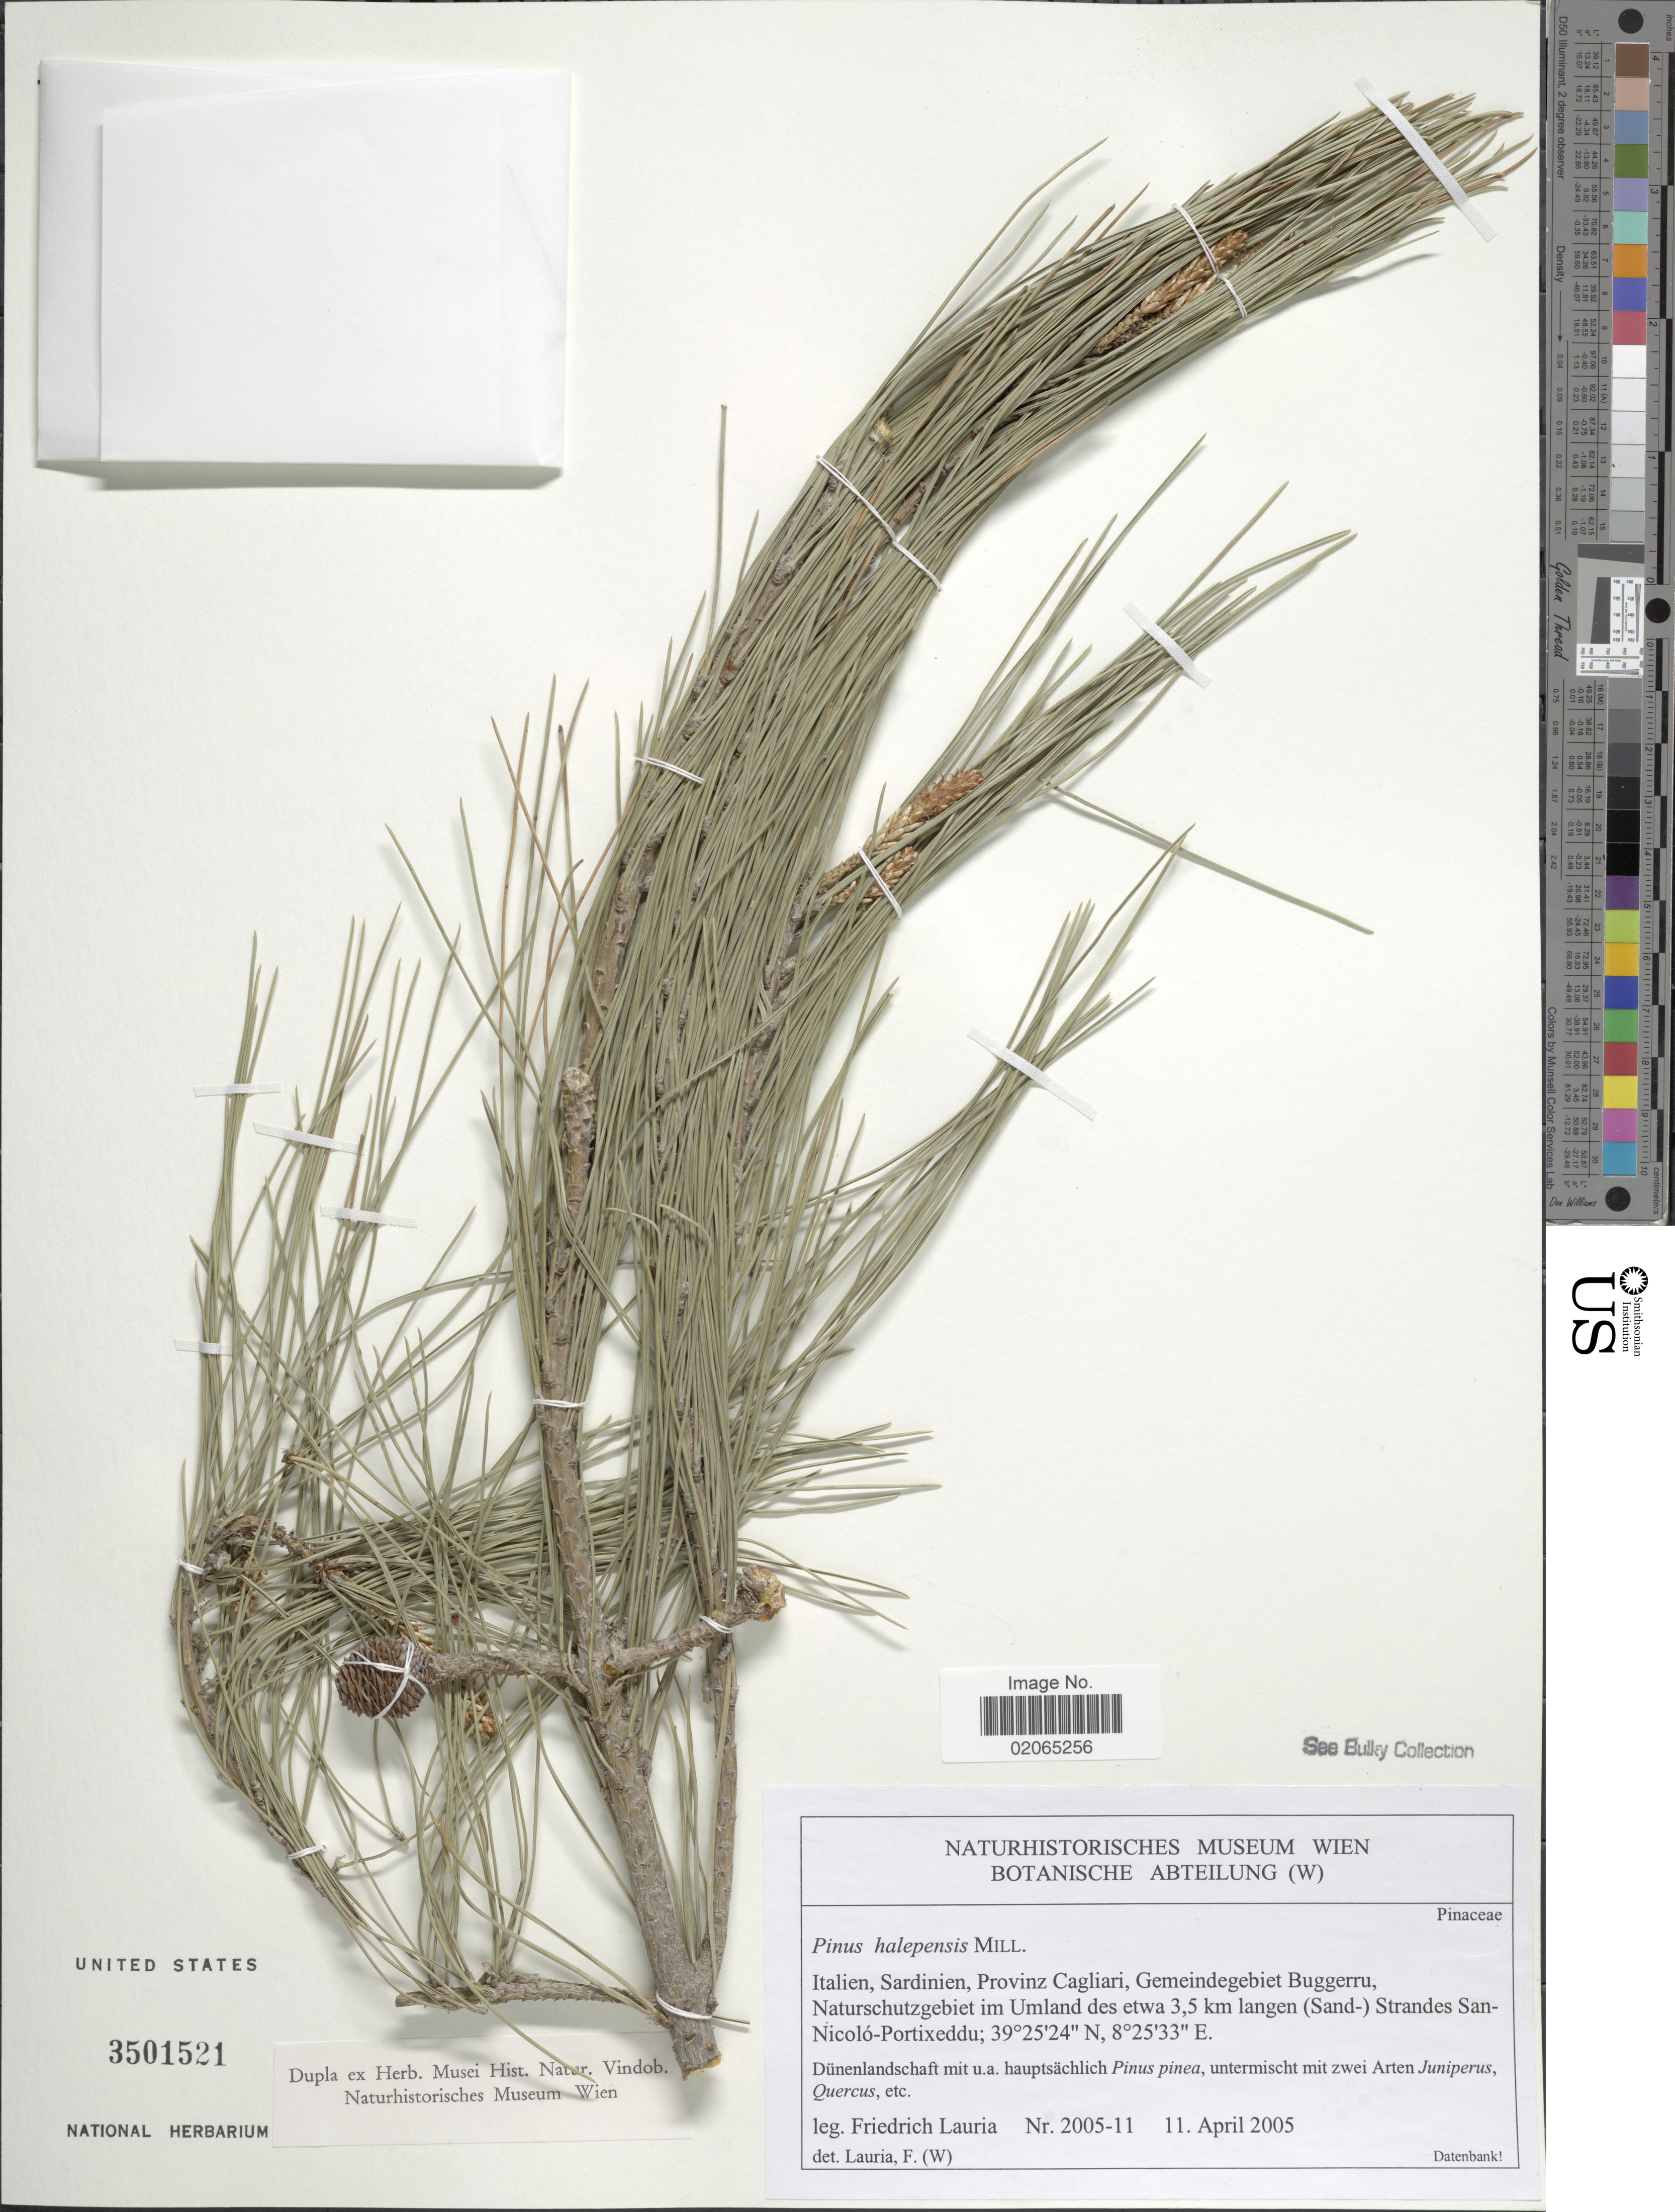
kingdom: Plantae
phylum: Tracheophyta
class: Pinopsida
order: Pinales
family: Pinaceae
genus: Pinus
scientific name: Pinus halepensis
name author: Mill.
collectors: F. Lauria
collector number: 2005-11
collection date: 2005-04-11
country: Italy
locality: Italien, Sardinien, Provinz Cagliari, Gemeindegebiet Buggerru, Naturschutzgebiet im Umland des etwa 3,5 km langen (Sand-) Strandes San Nicoló-Portixeddu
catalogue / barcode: US 3501521